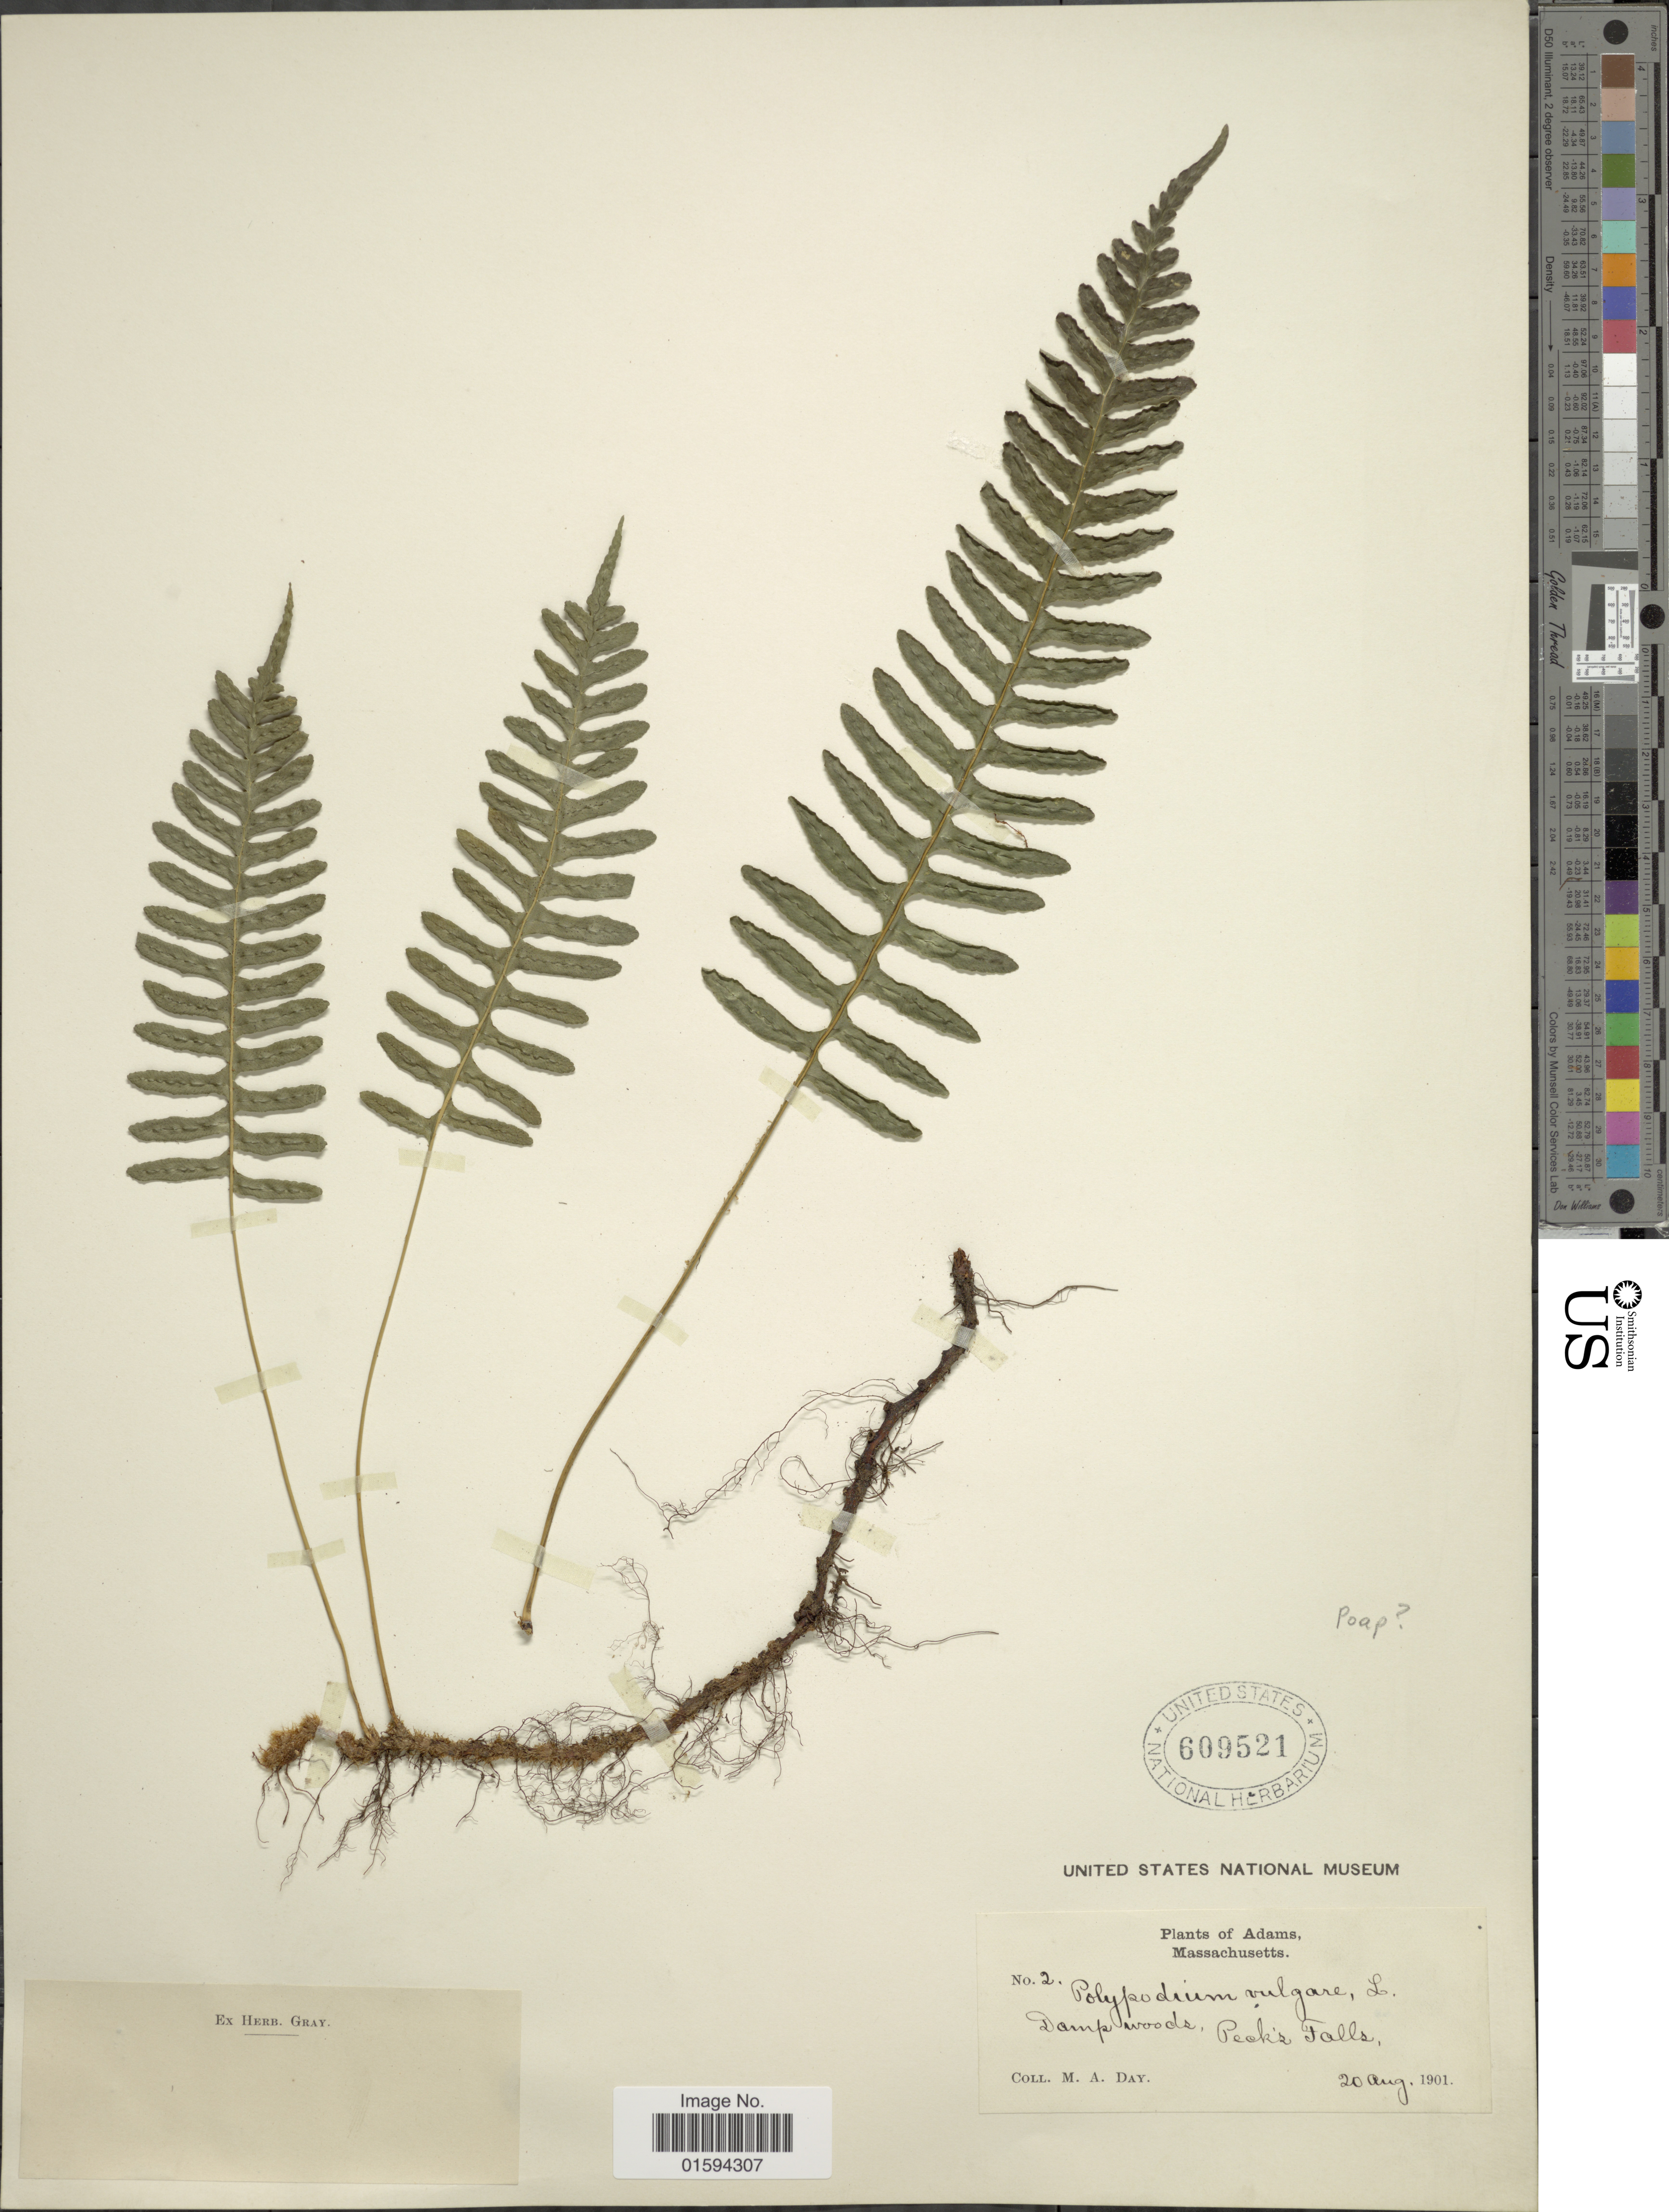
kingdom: Plantae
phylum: Tracheophyta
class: Polypodiopsida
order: Polypodiales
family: Polypodiaceae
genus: Polypodium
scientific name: Polypodium appalachianum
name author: Haufler & Windham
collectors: M. Day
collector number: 2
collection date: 1901-08-20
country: United States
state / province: Massachusetts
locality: Adams, Peck's Falls.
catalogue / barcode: US 609521